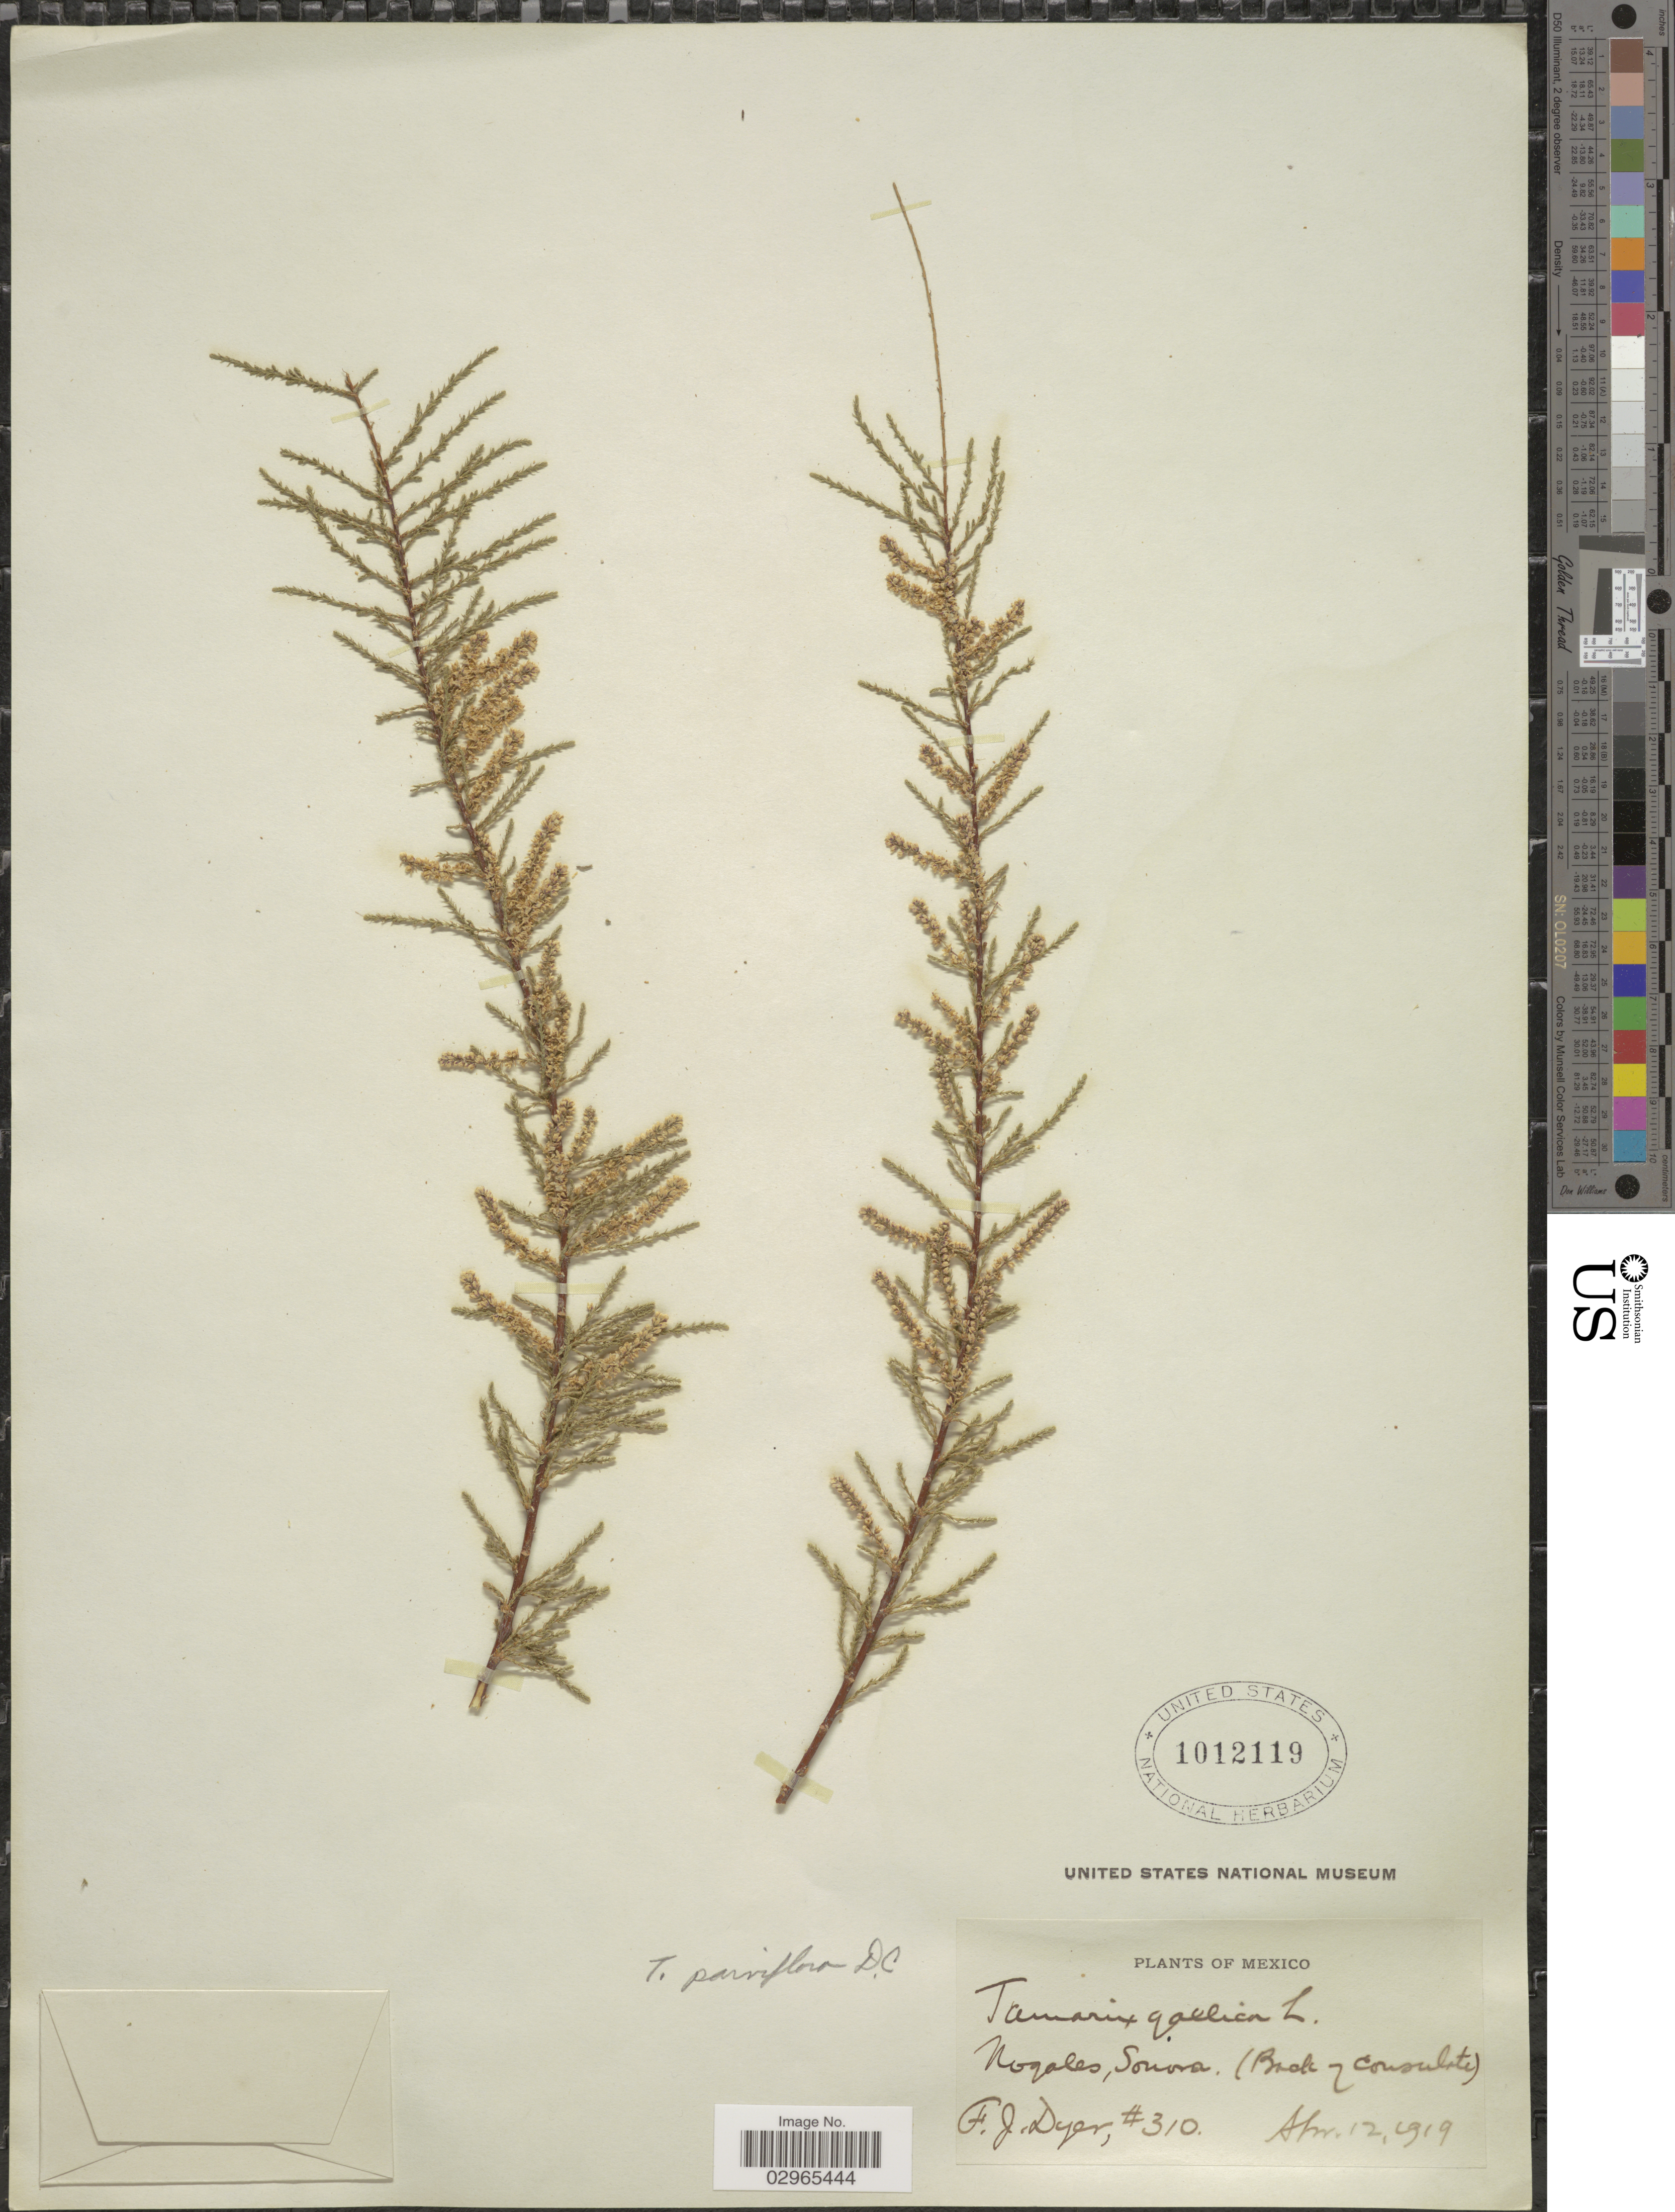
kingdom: Plantae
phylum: Tracheophyta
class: Magnoliopsida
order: Caryophyllales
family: Tamaricaceae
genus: Tamarix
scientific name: Tamarix gallica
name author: L.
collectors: F. J. Dyer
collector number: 310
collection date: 1919-04-12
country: Mexico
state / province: Sonora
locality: Nogales. (Back of Consulate).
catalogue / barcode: US 1012119